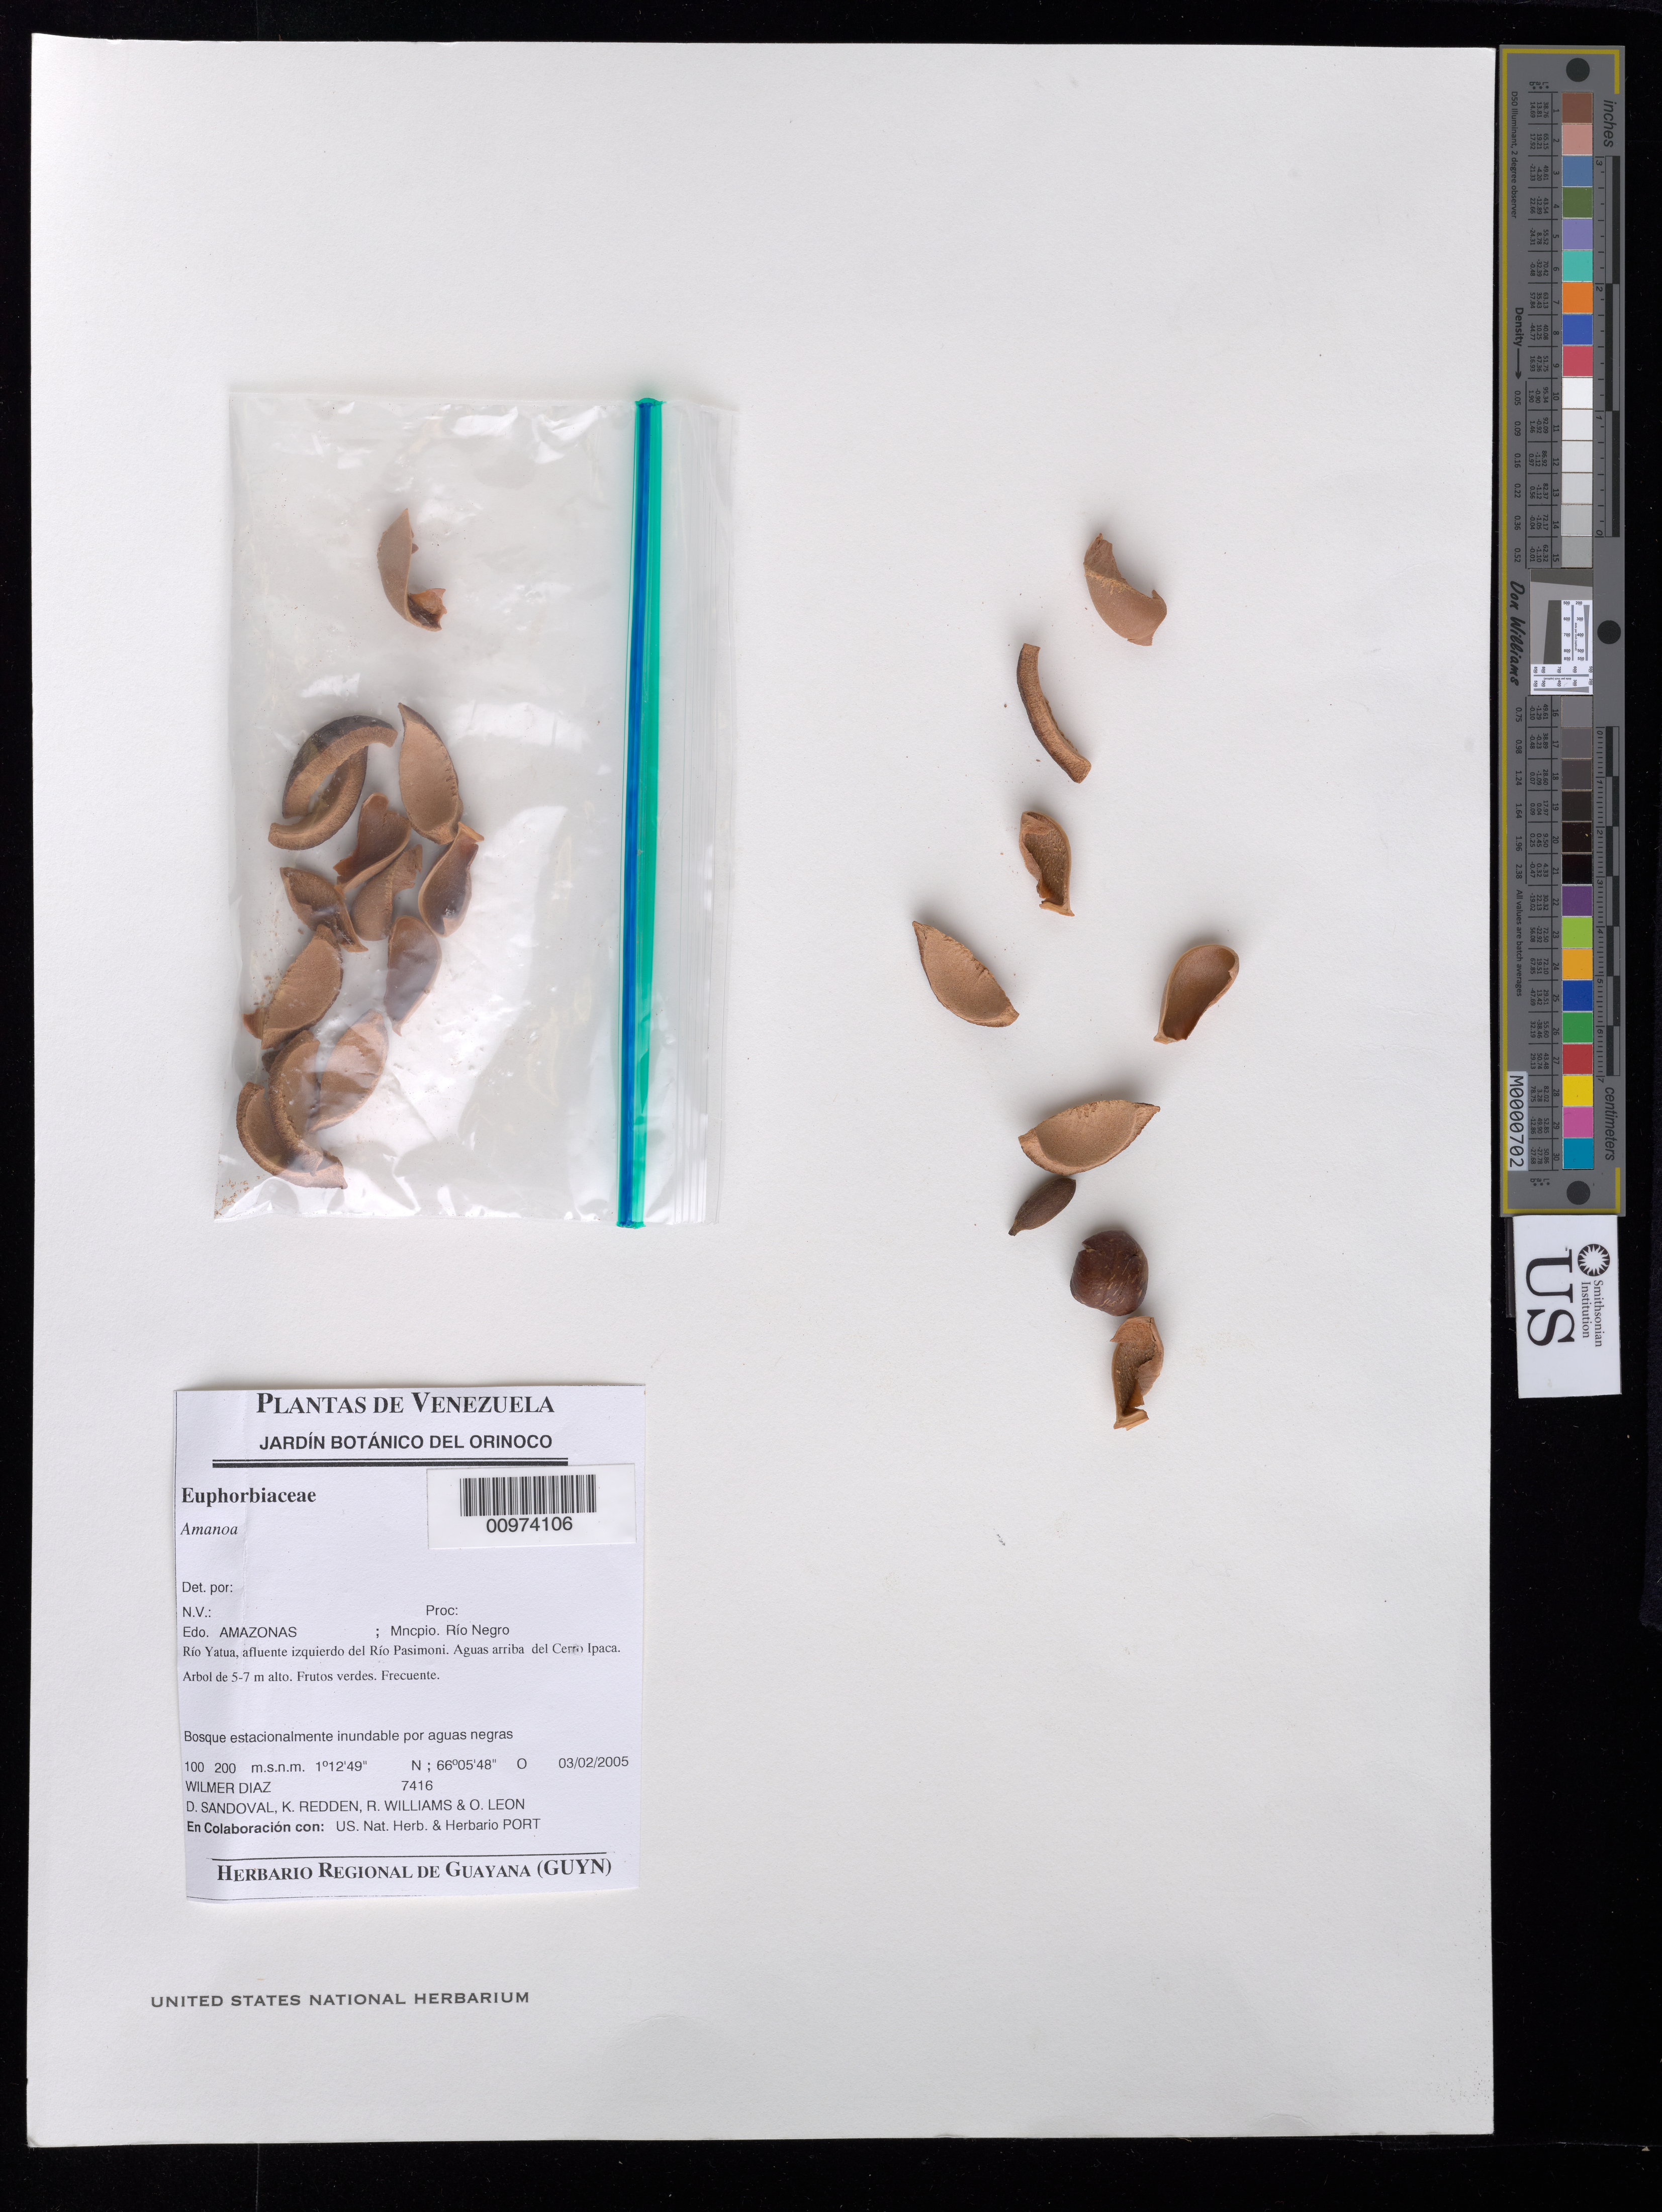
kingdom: Plantae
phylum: Tracheophyta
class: Magnoliopsida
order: Malpighiales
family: Phyllanthaceae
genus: Amanoa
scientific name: Amanoa sp.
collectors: W. Díaz P., D. Sandoval, K. M. Redden, R. Williams & O. León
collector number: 7416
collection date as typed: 3-Feb-05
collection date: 2005-02-03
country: Venezuela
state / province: Amazonas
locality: Mun. Río Negro, Río Yatua, afluente del Río Pasimoni, Cerro Ipaca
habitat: Bosque estacionalmente inundable por aguas negras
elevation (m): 100